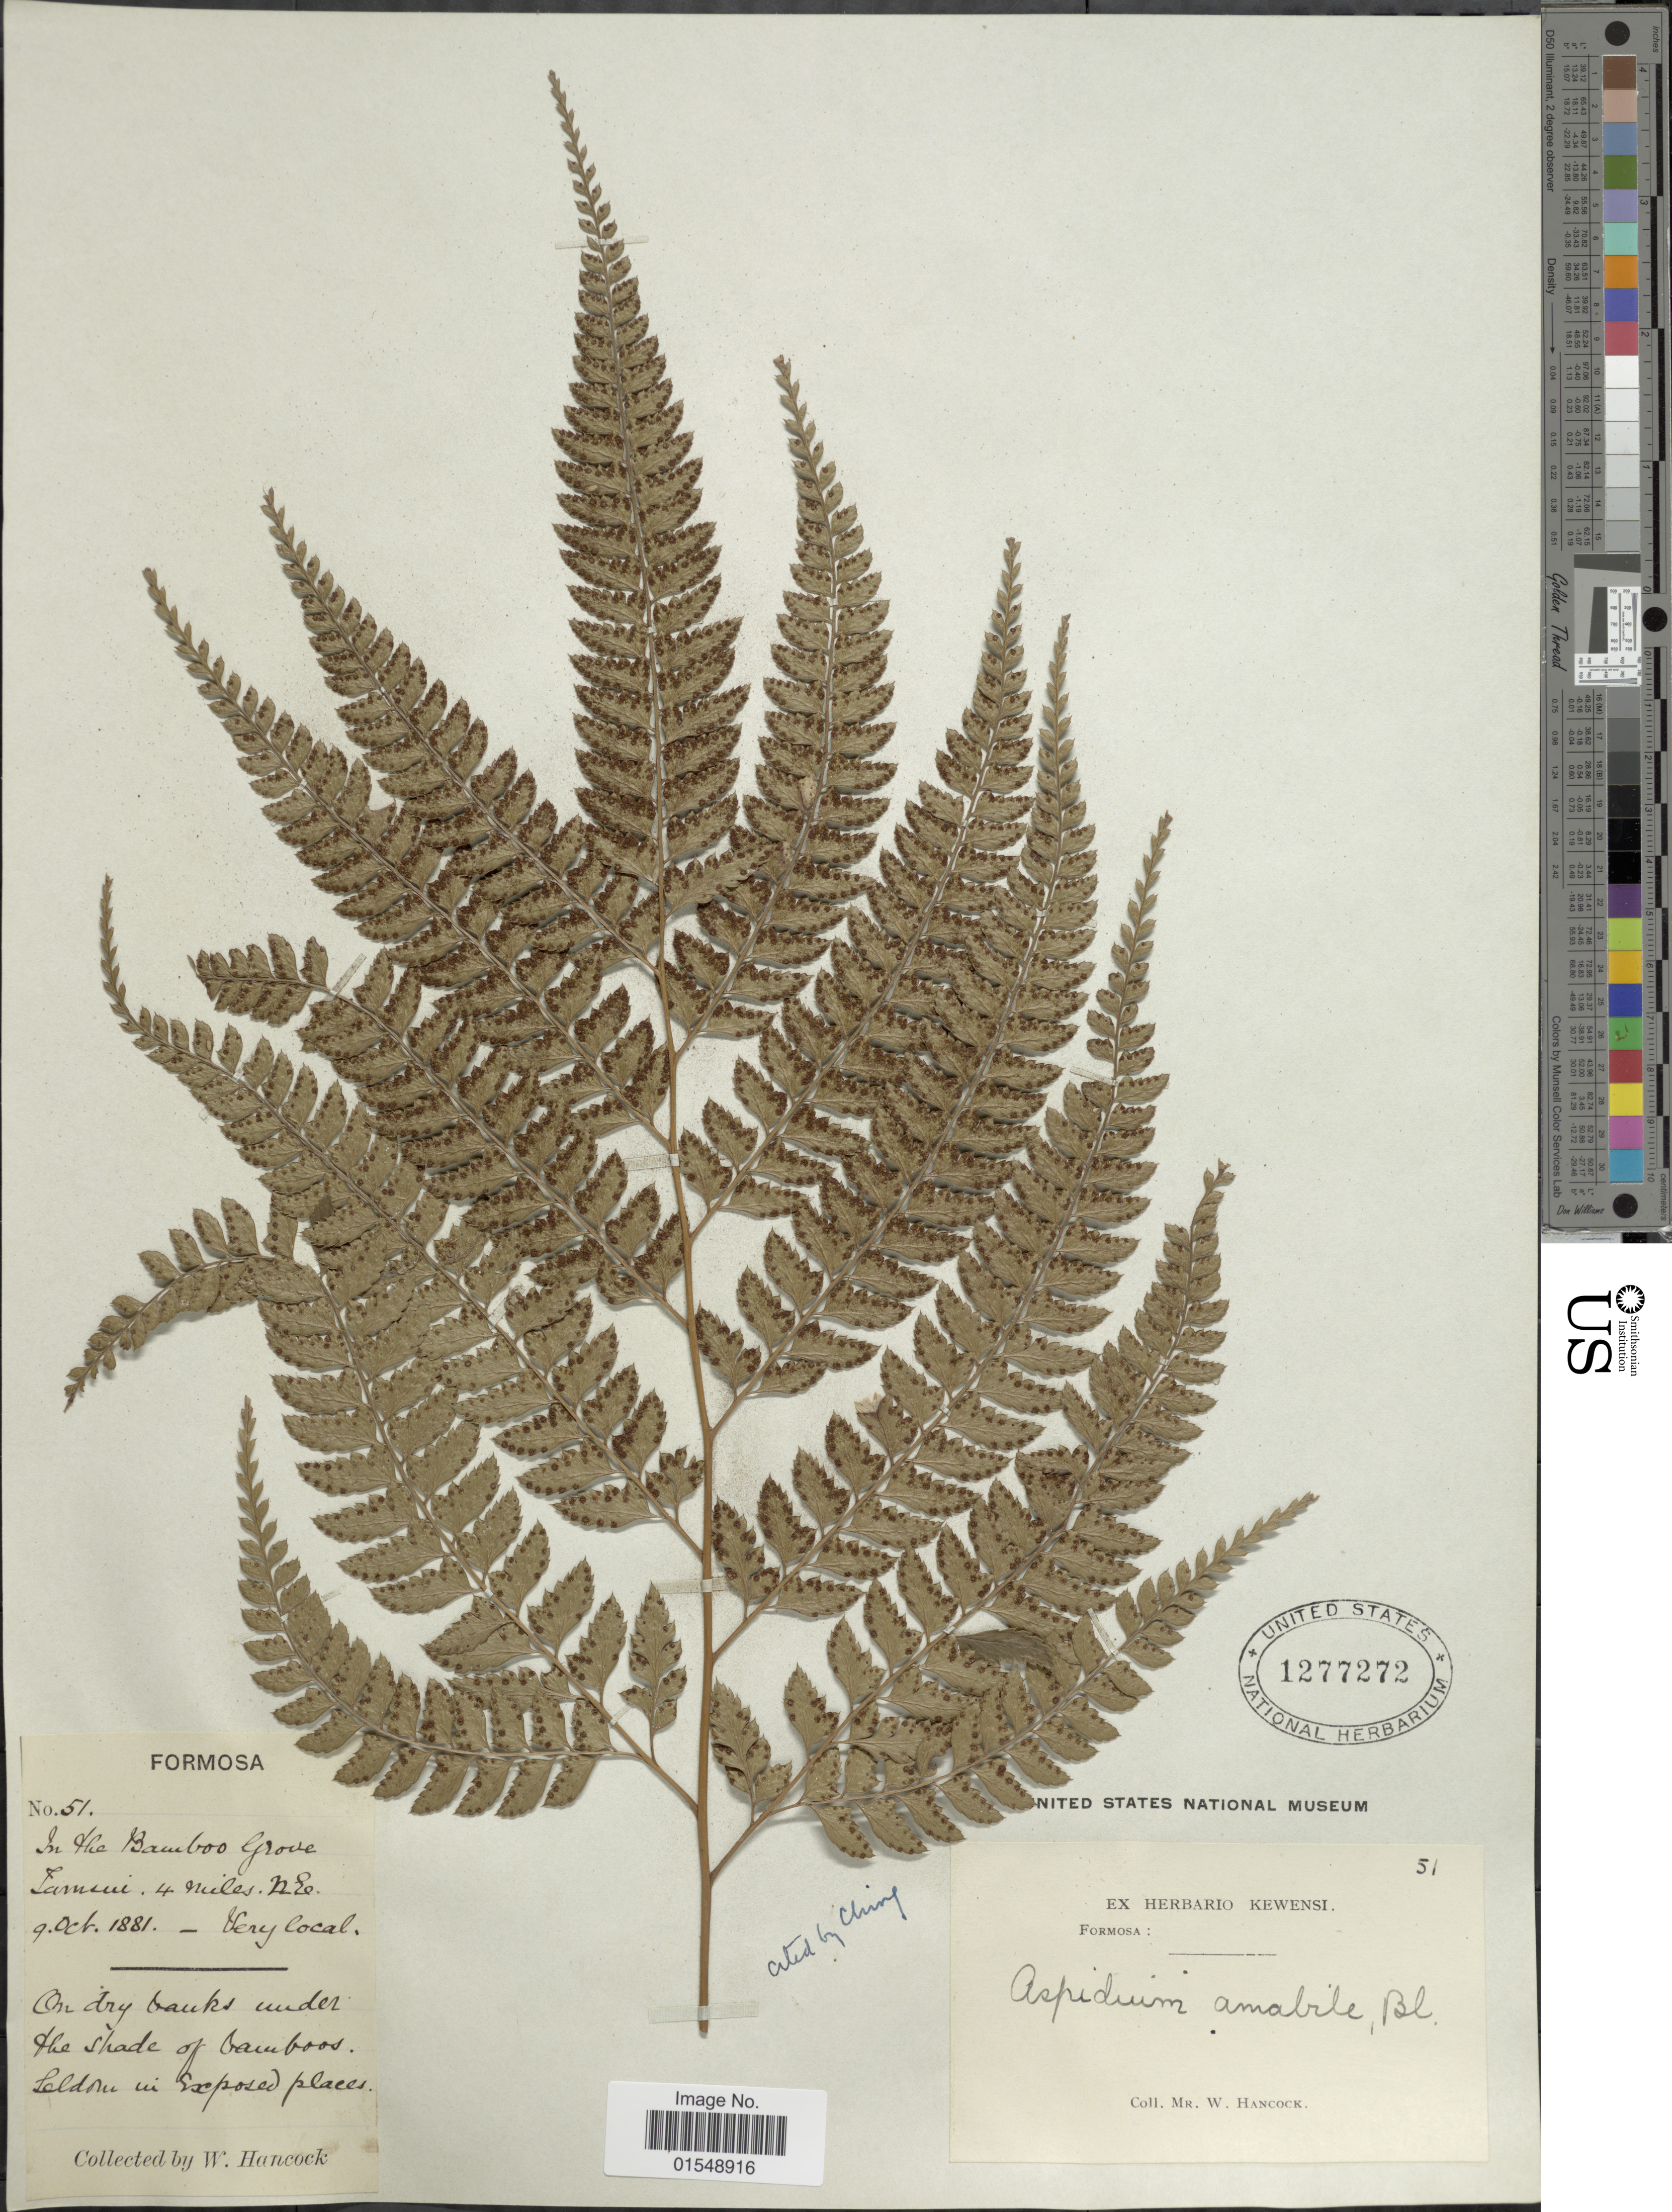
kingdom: Plantae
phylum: Tracheophyta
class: Polypodiopsida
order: Polypodiales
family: Dryopteridaceae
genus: Arachniodes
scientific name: Arachniodes amabilis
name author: (Blume) Tindale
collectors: W. Hancock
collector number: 51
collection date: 1881-10-09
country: Taiwan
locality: Formosa, In the Bamboo Grove Tamuni, 4 miles NE.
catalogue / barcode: US 1277272